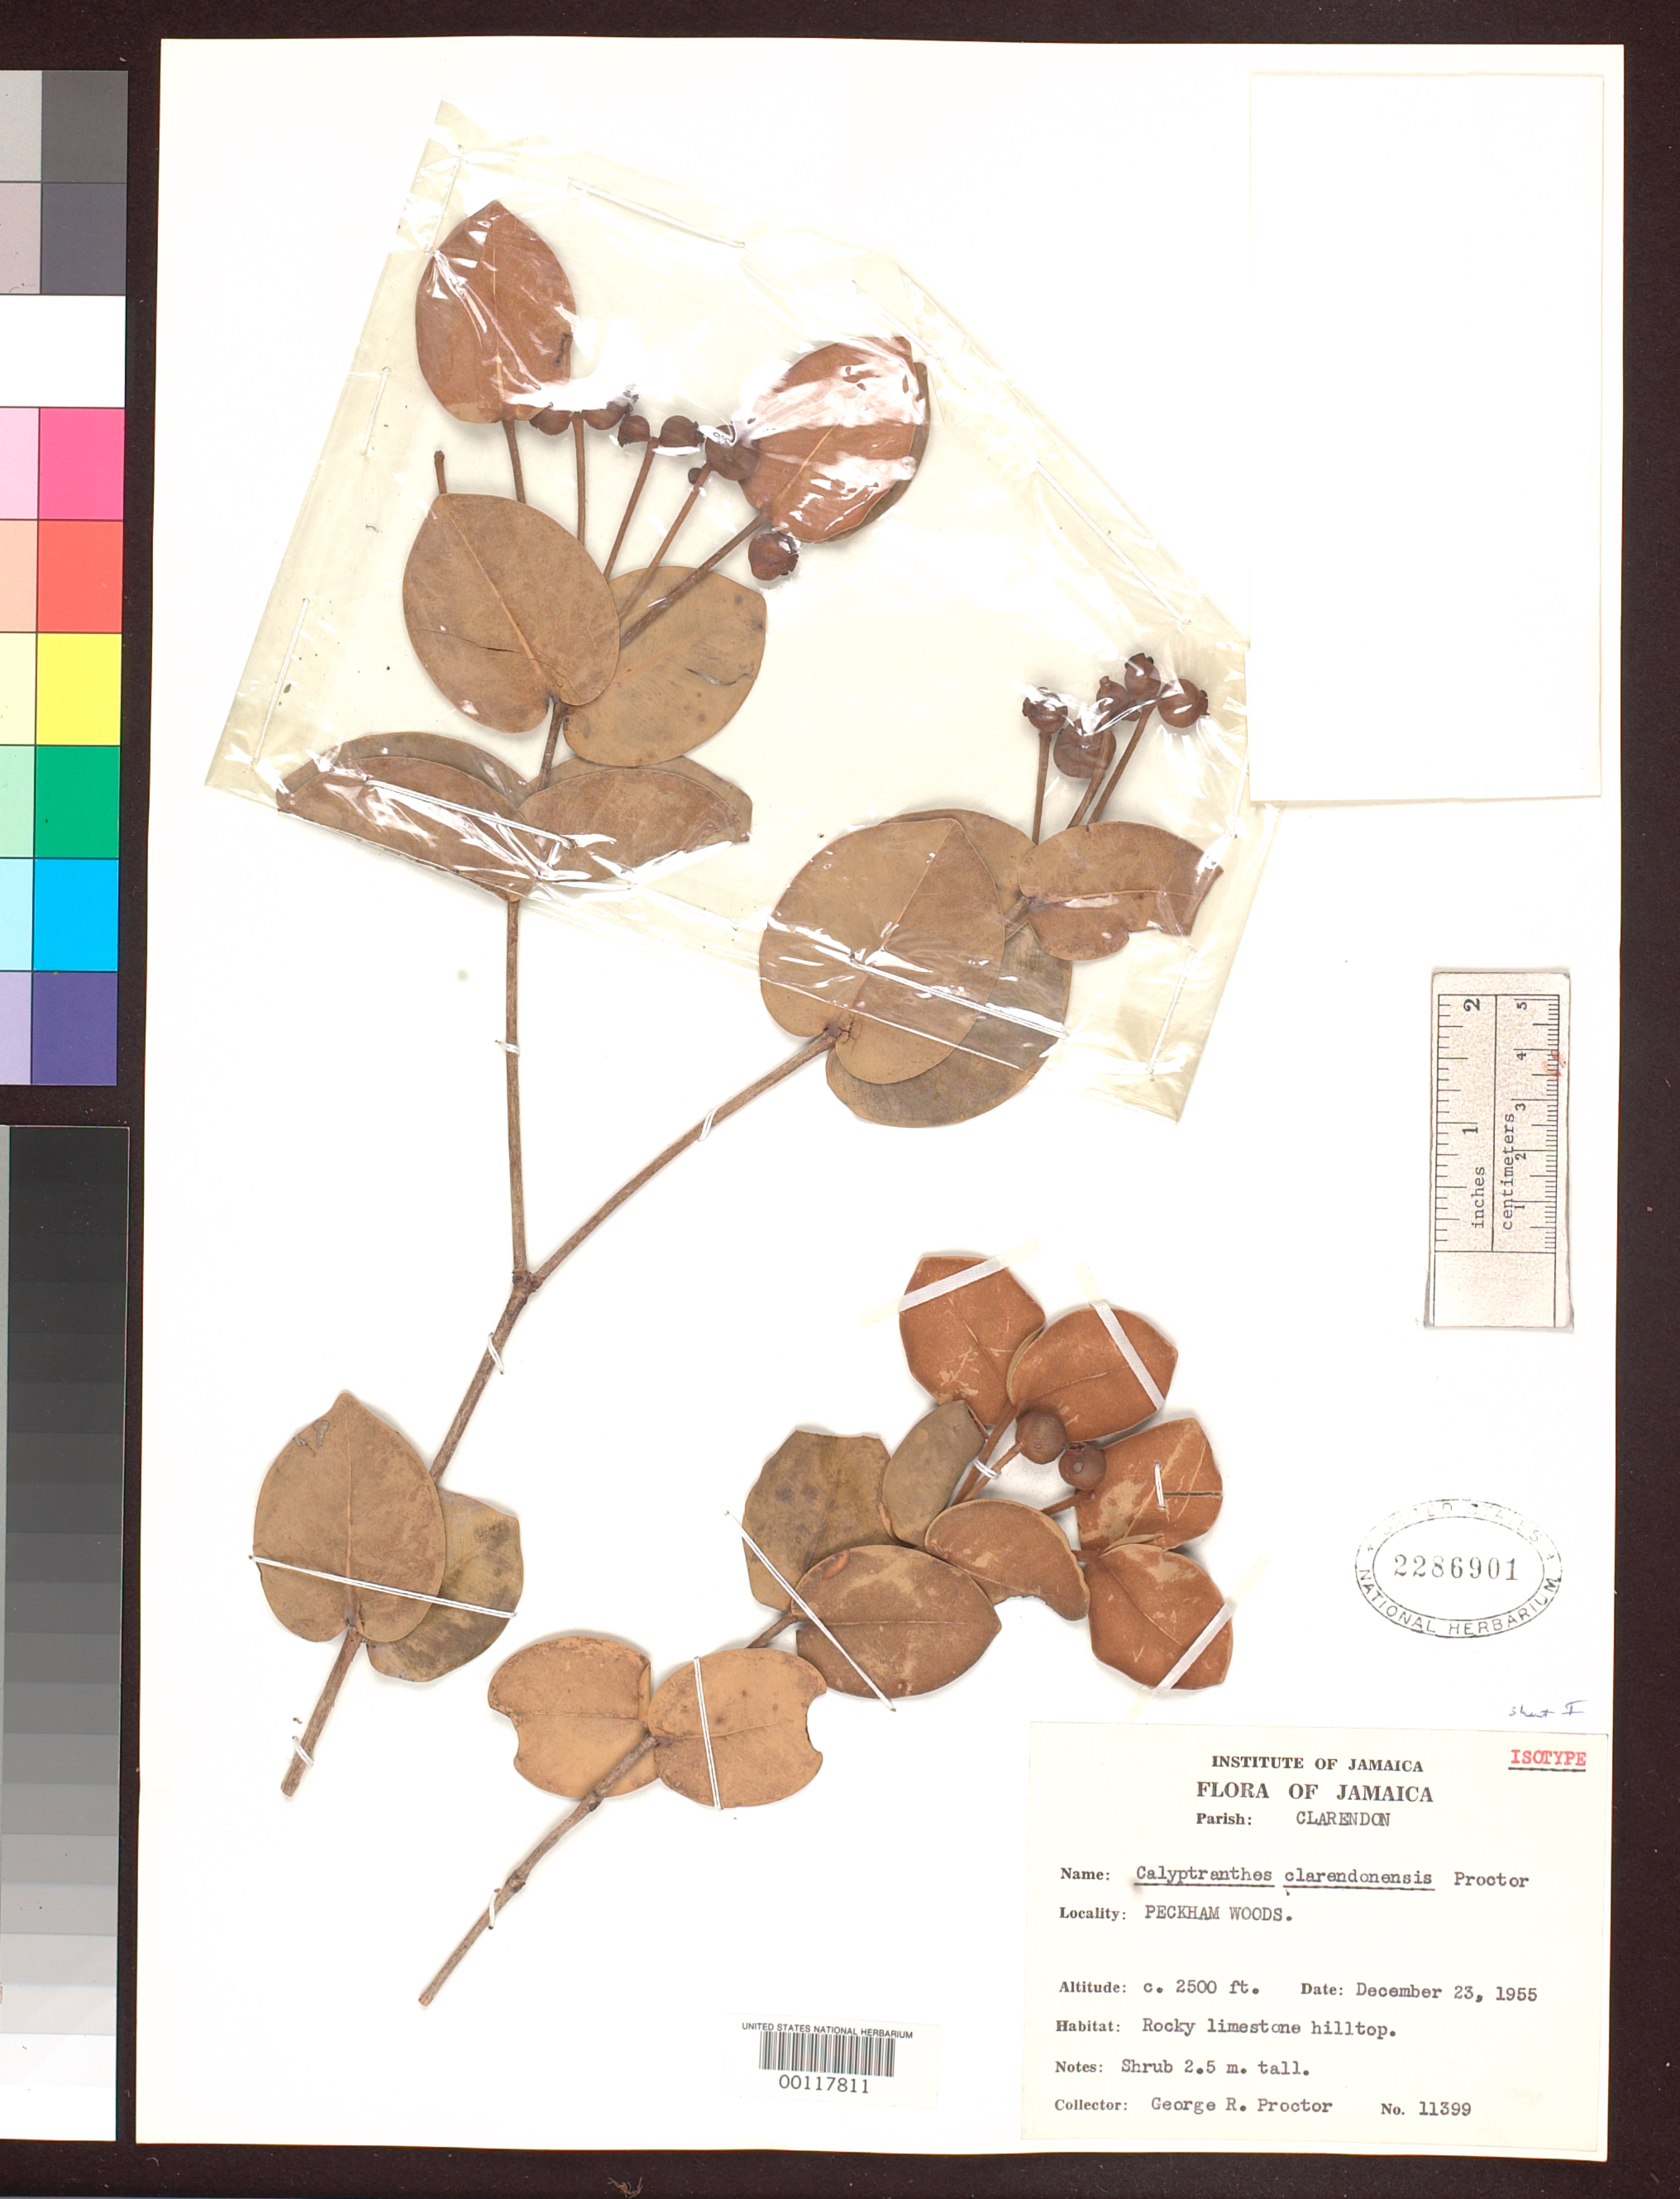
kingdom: Plantae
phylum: Tracheophyta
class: Magnoliopsida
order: Myrtales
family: Myrtaceae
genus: Calyptranthes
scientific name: Calyptranthes clarendonensis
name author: Proctor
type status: Isotype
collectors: G. R. Proctor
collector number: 11399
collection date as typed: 23 Dec 1955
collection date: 1955-12-23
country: Jamaica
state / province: Clarendon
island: Greater Antilles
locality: Peckham Woods.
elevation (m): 762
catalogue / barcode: US 2286901